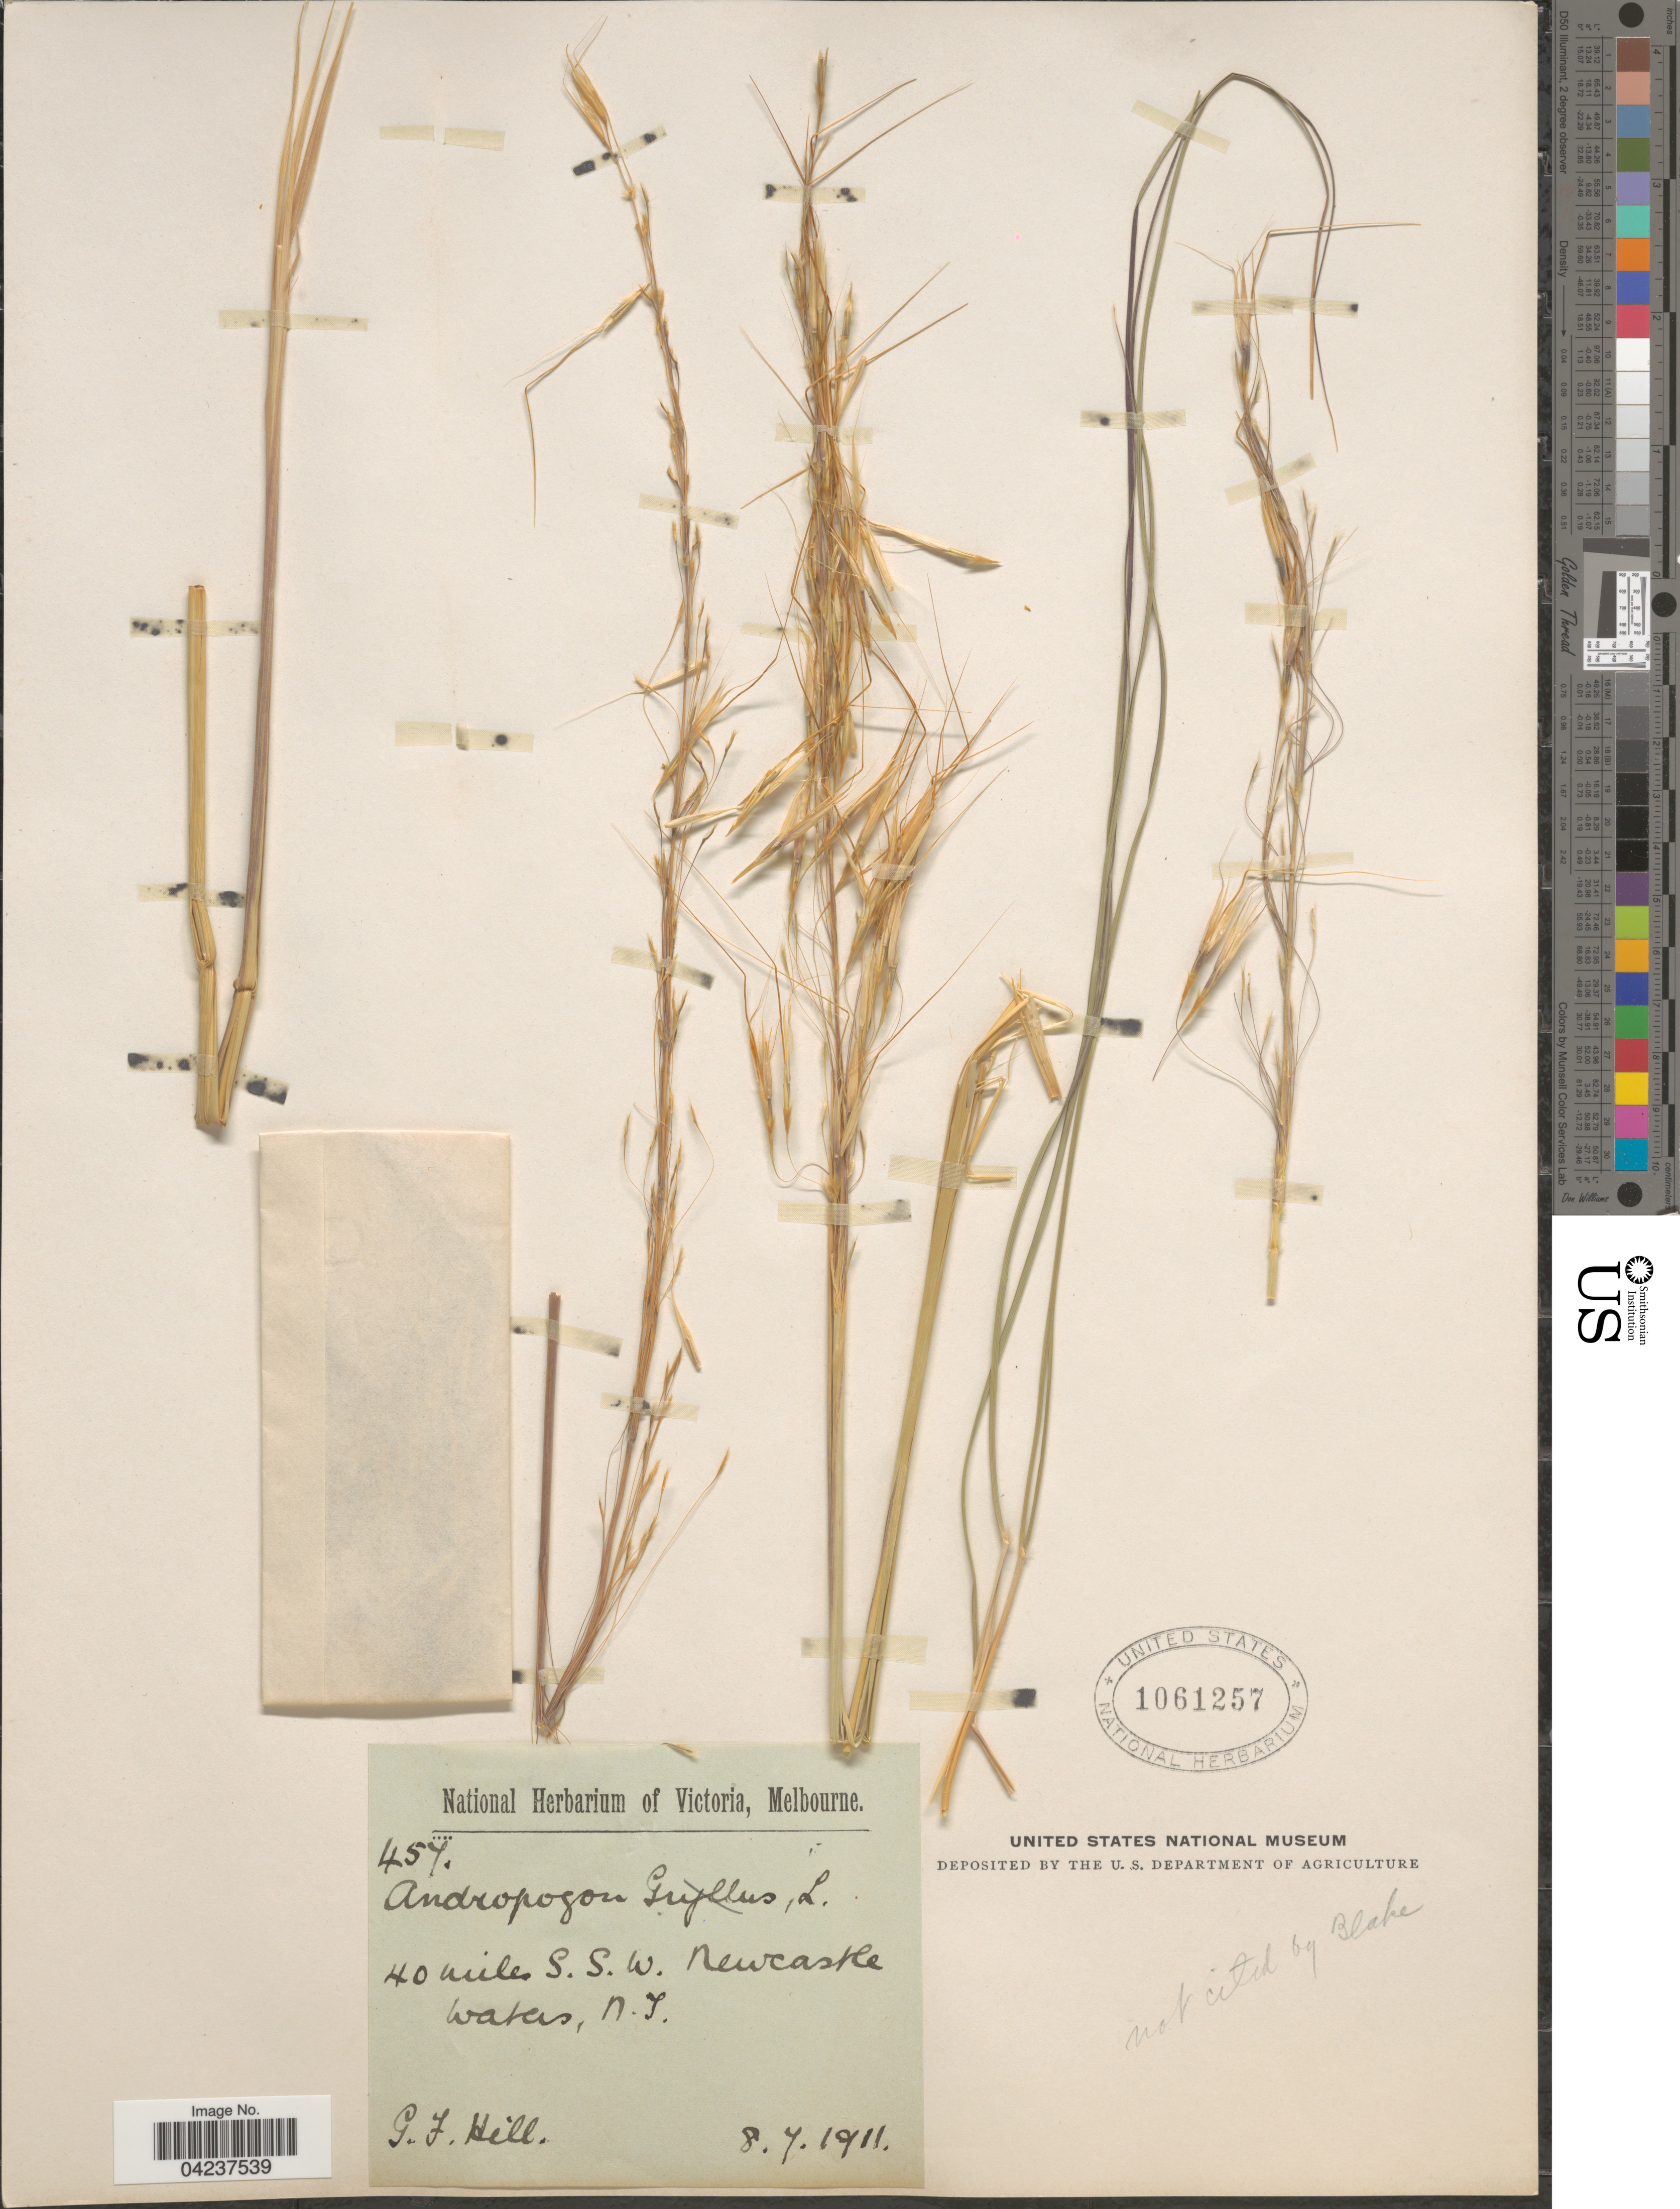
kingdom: Plantae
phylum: Tracheophyta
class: Liliopsida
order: Poales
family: Poaceae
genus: Chrysopogon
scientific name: Chrysopogon elongatus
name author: (R. Br.) Benth.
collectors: G. Hill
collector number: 457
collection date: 1911-07-08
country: Australia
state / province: Northern Territory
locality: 40 miles S.S.W. Newcastle Waters.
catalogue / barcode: US 1061257